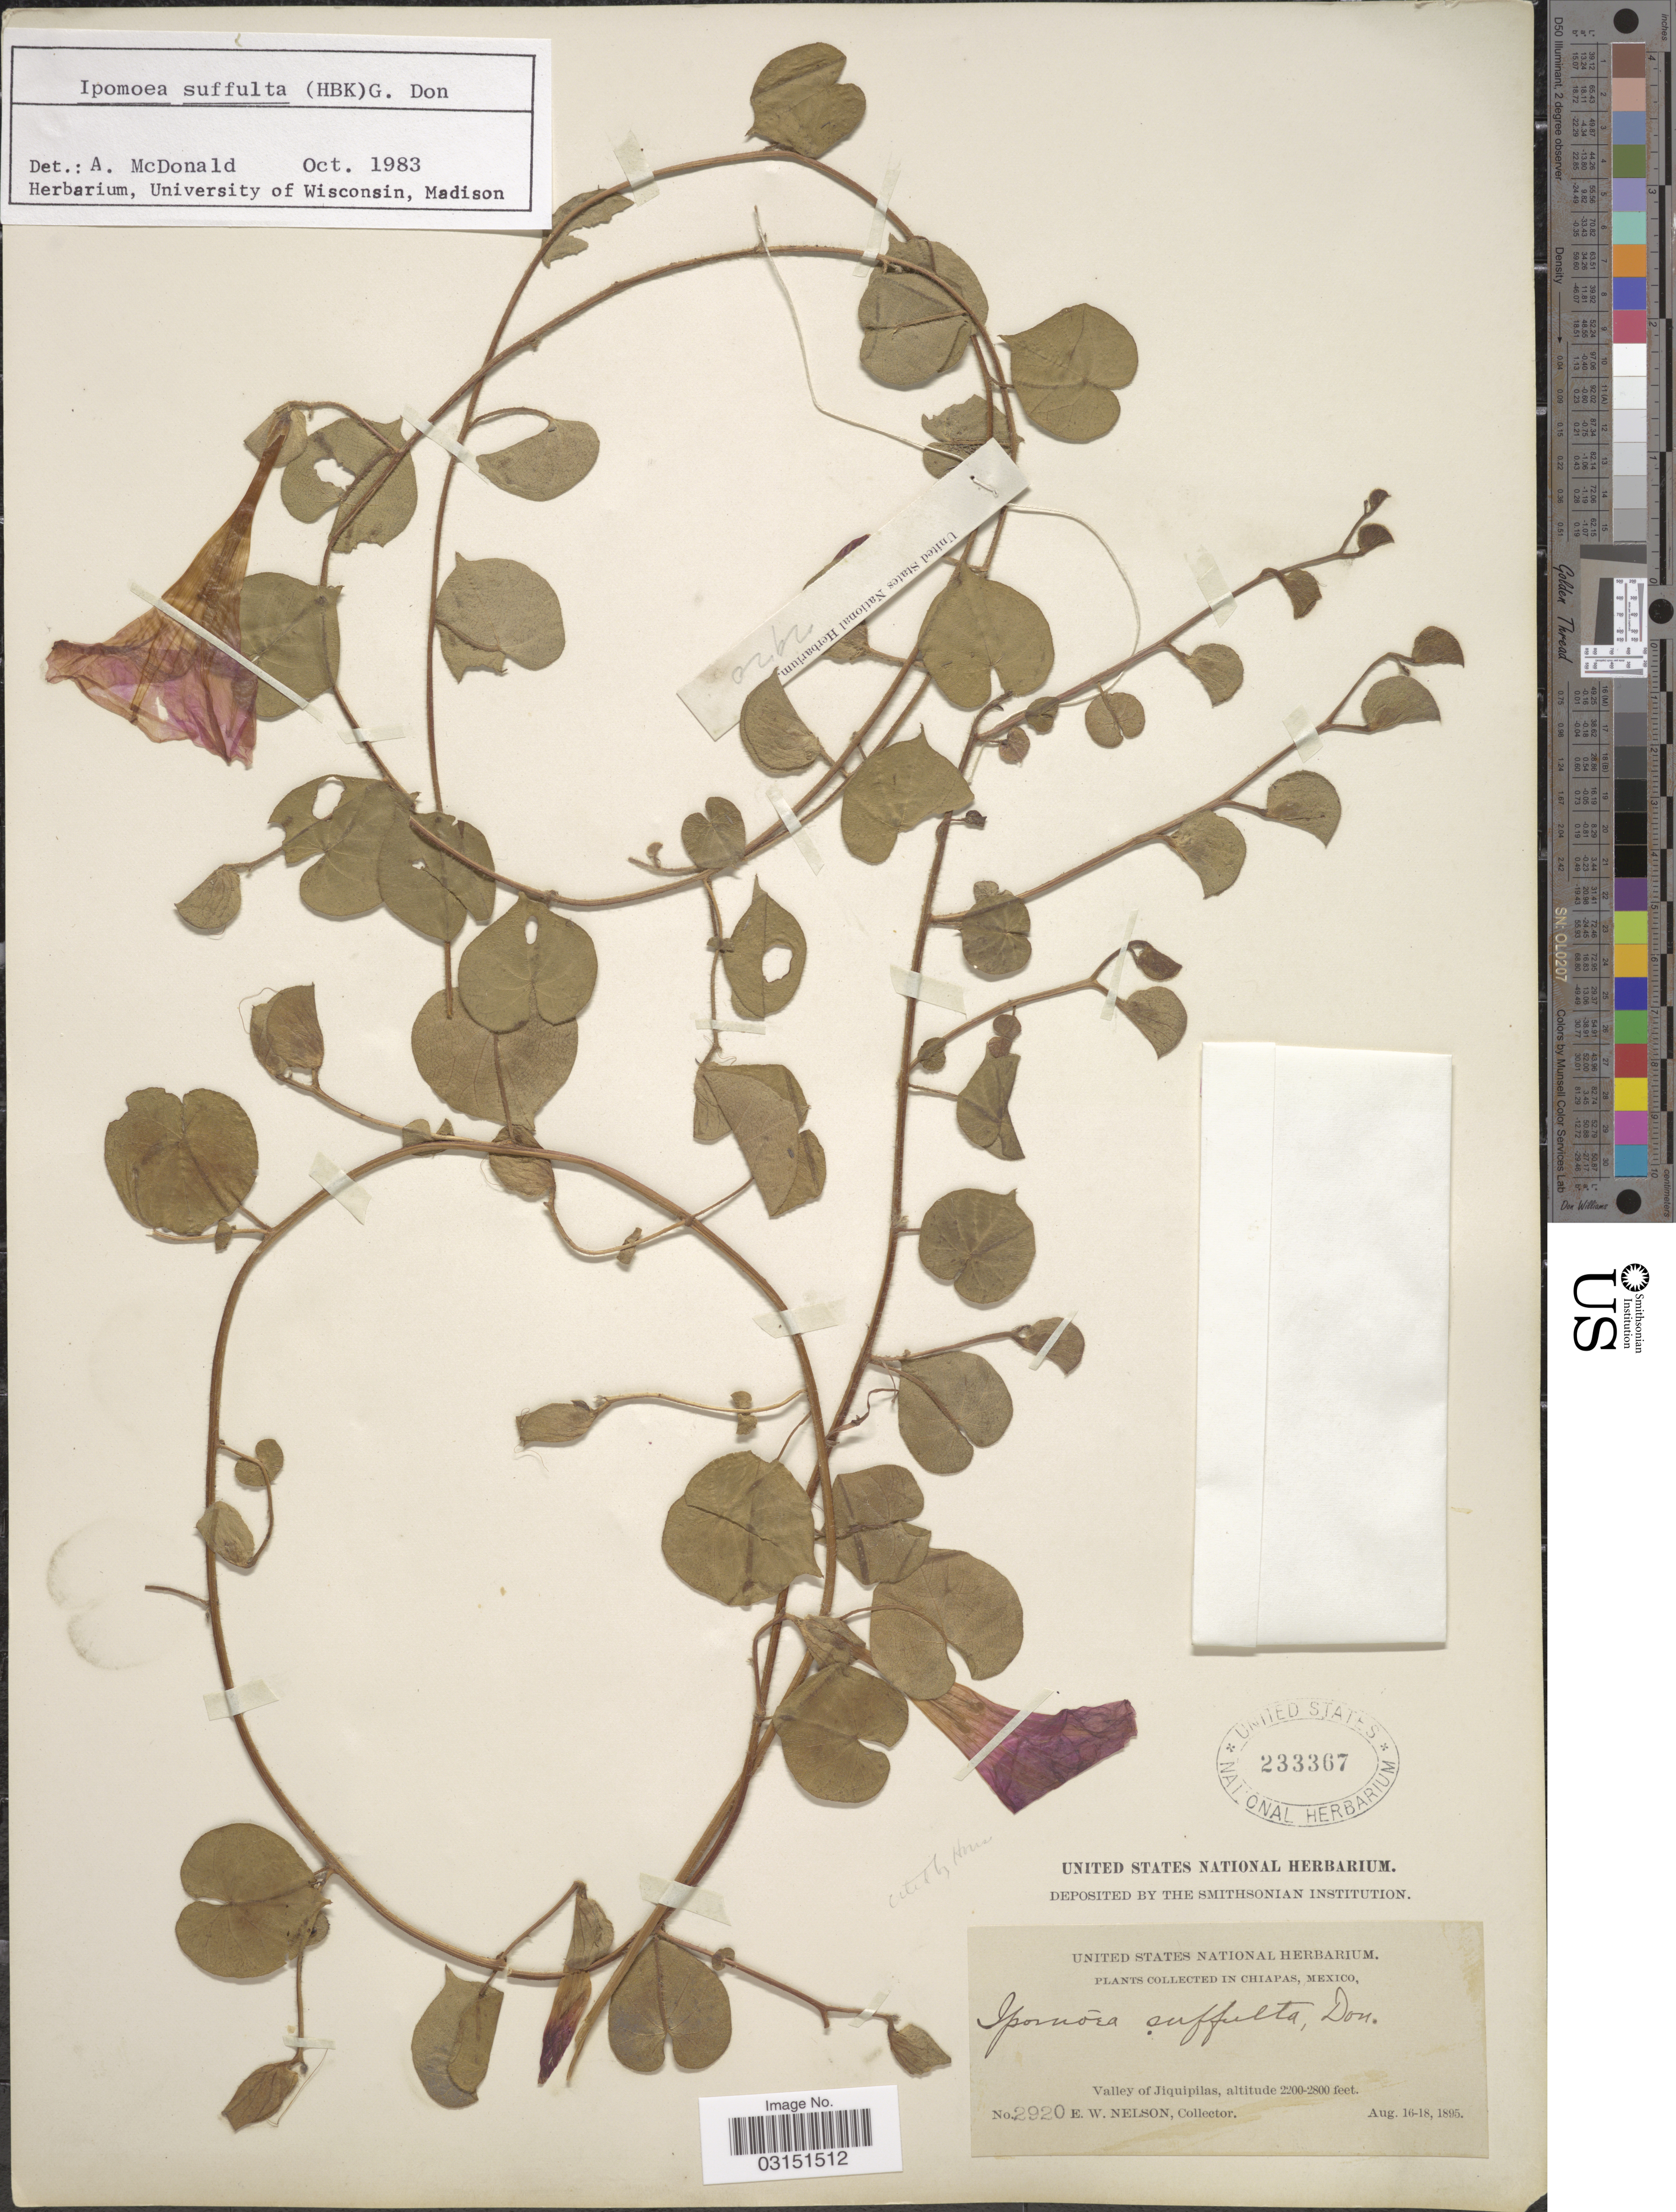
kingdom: Plantae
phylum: Tracheophyta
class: Magnoliopsida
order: Solanales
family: Convolvulaceae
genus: Ipomoea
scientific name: Ipomoea suffulta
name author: (Kunth) G. Don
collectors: E. W. Nelson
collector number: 2920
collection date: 1895-08-16/1895-08-18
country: Mexico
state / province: Chiapas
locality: Valley of Jiquipilas.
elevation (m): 671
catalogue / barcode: US 233367